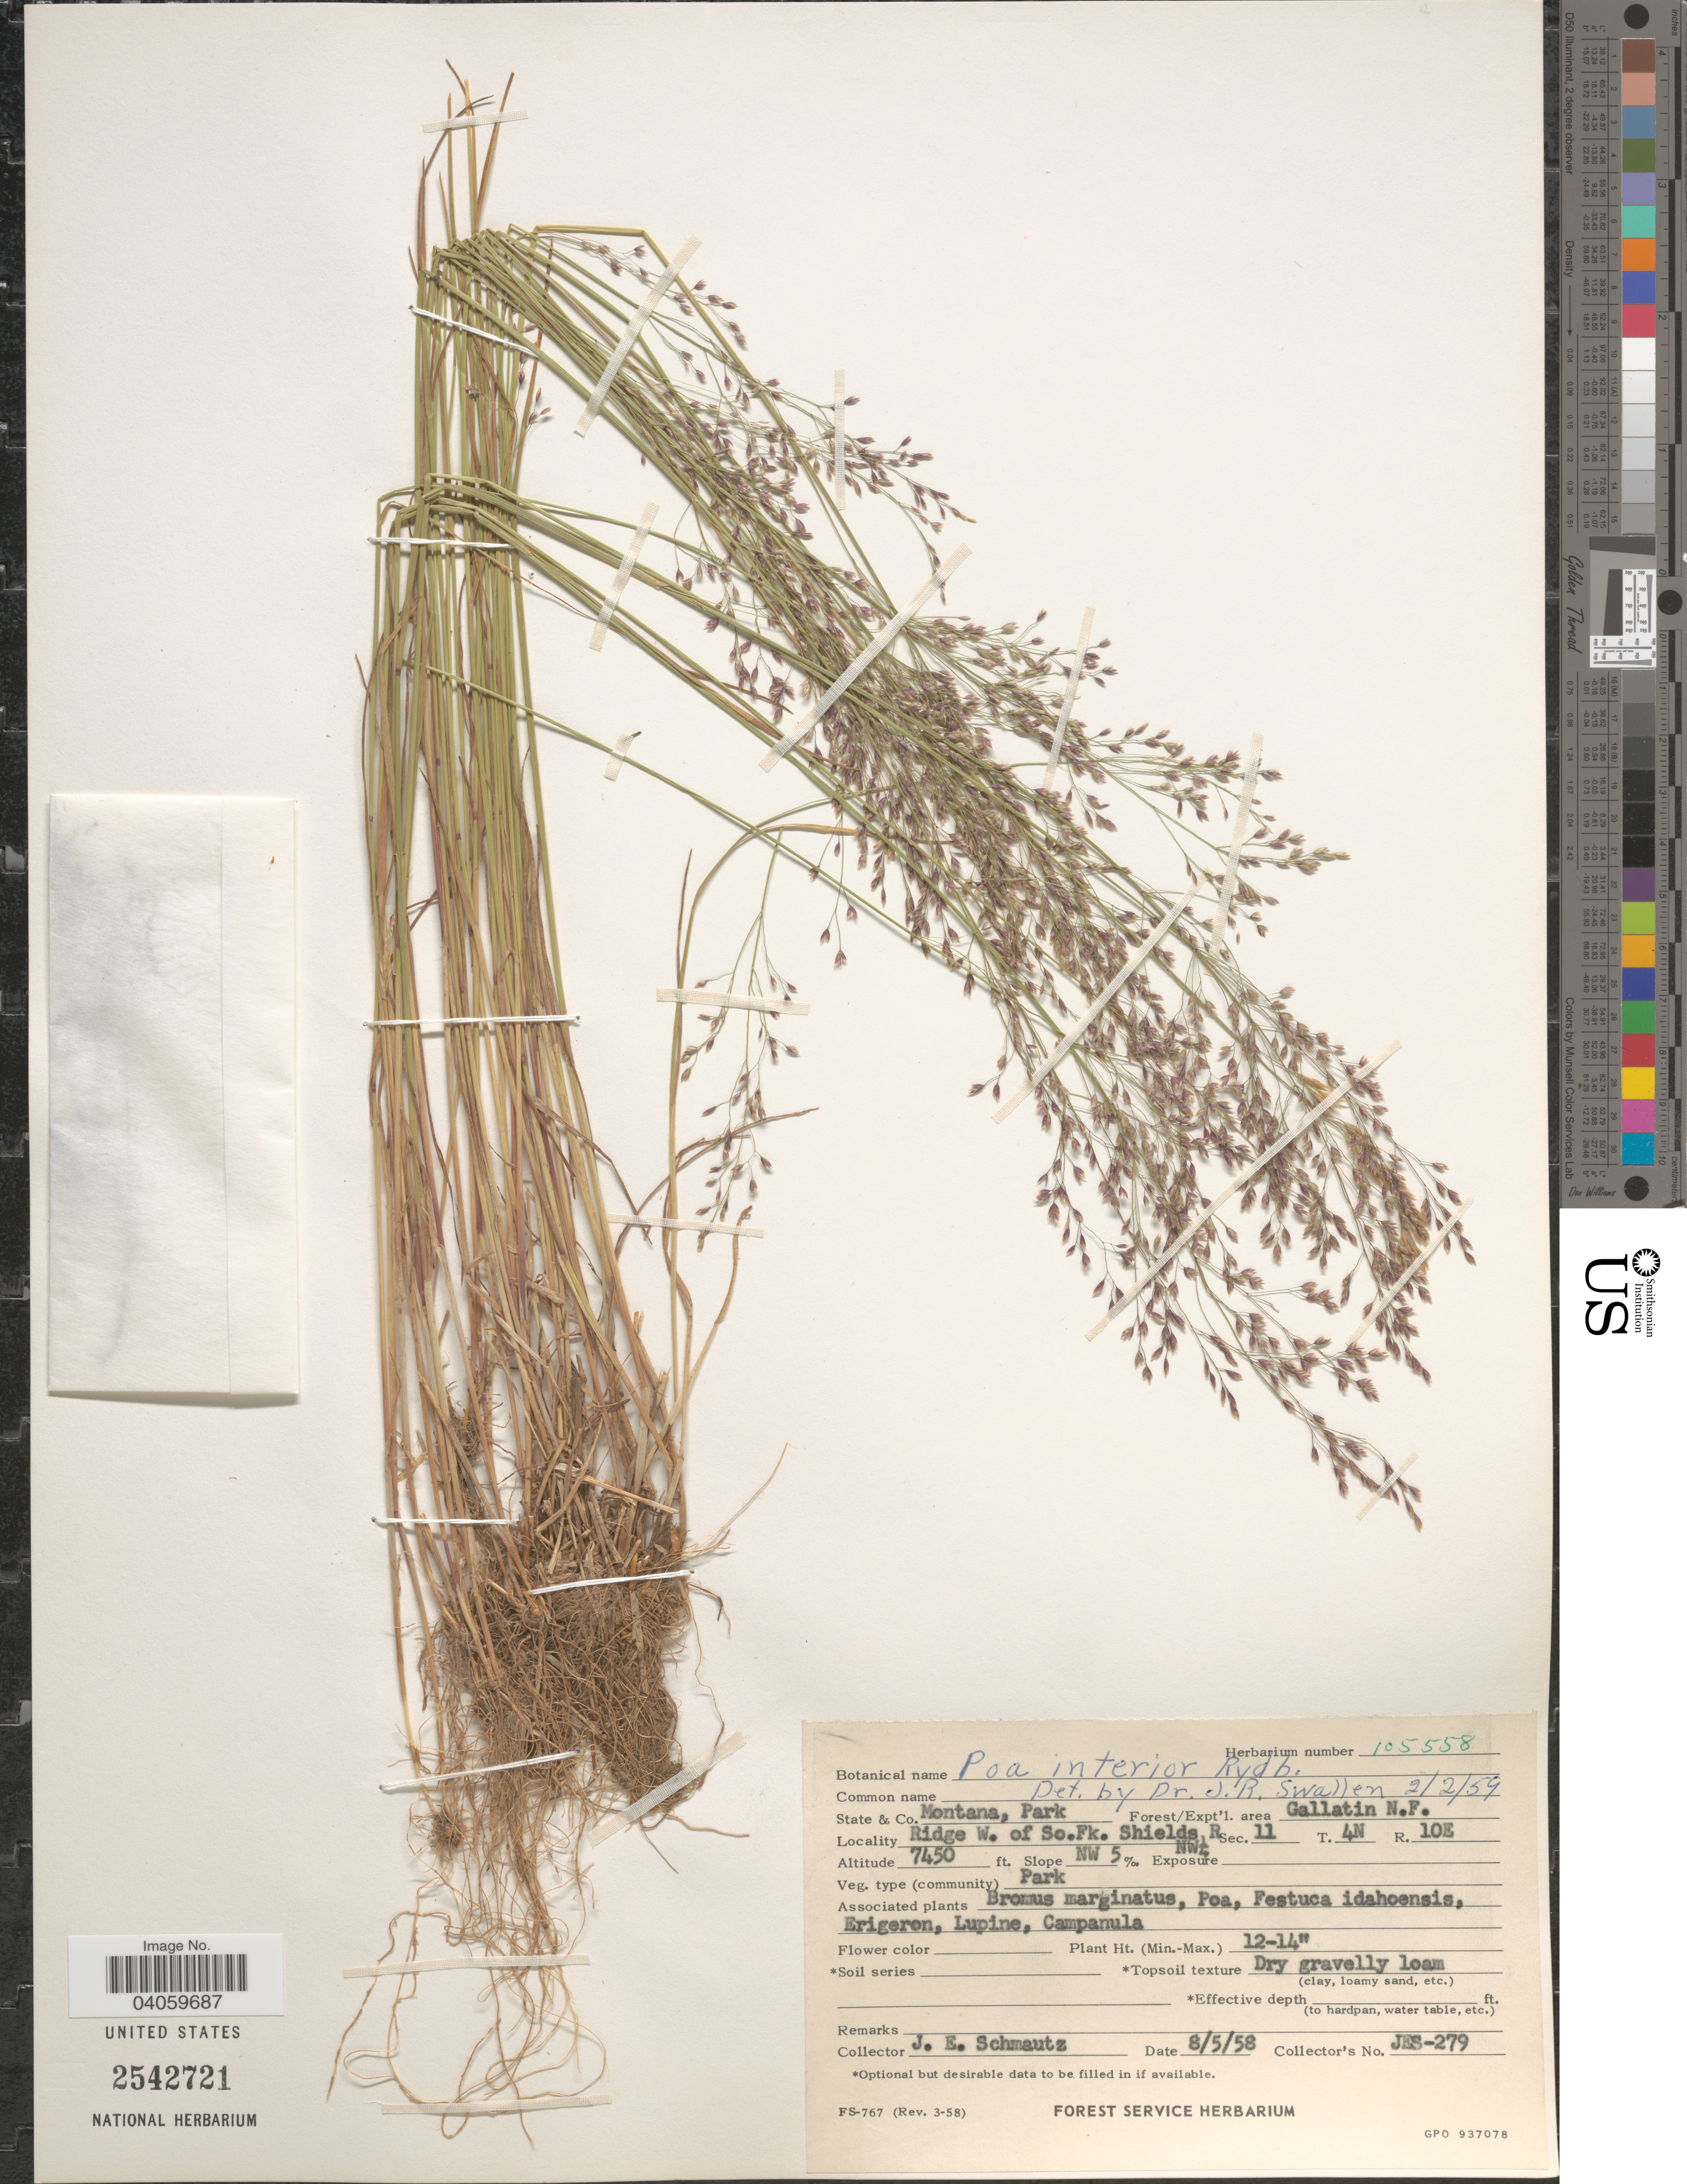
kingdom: Plantae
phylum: Tracheophyta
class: Liliopsida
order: Poales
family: Poaceae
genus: Poa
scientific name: Poa interior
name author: Rydb.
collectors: J. Schmautz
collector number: JES-279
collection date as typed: Transcribed d/m/y: 5/8/58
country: United States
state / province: Montana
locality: State & Co: Montana, Park. Forest/Expt'l. area Gallatin N.F. Ridge W. of So. Fk. Shields R.Sec.11 T4N R10E.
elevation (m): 2271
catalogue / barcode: US 2542721